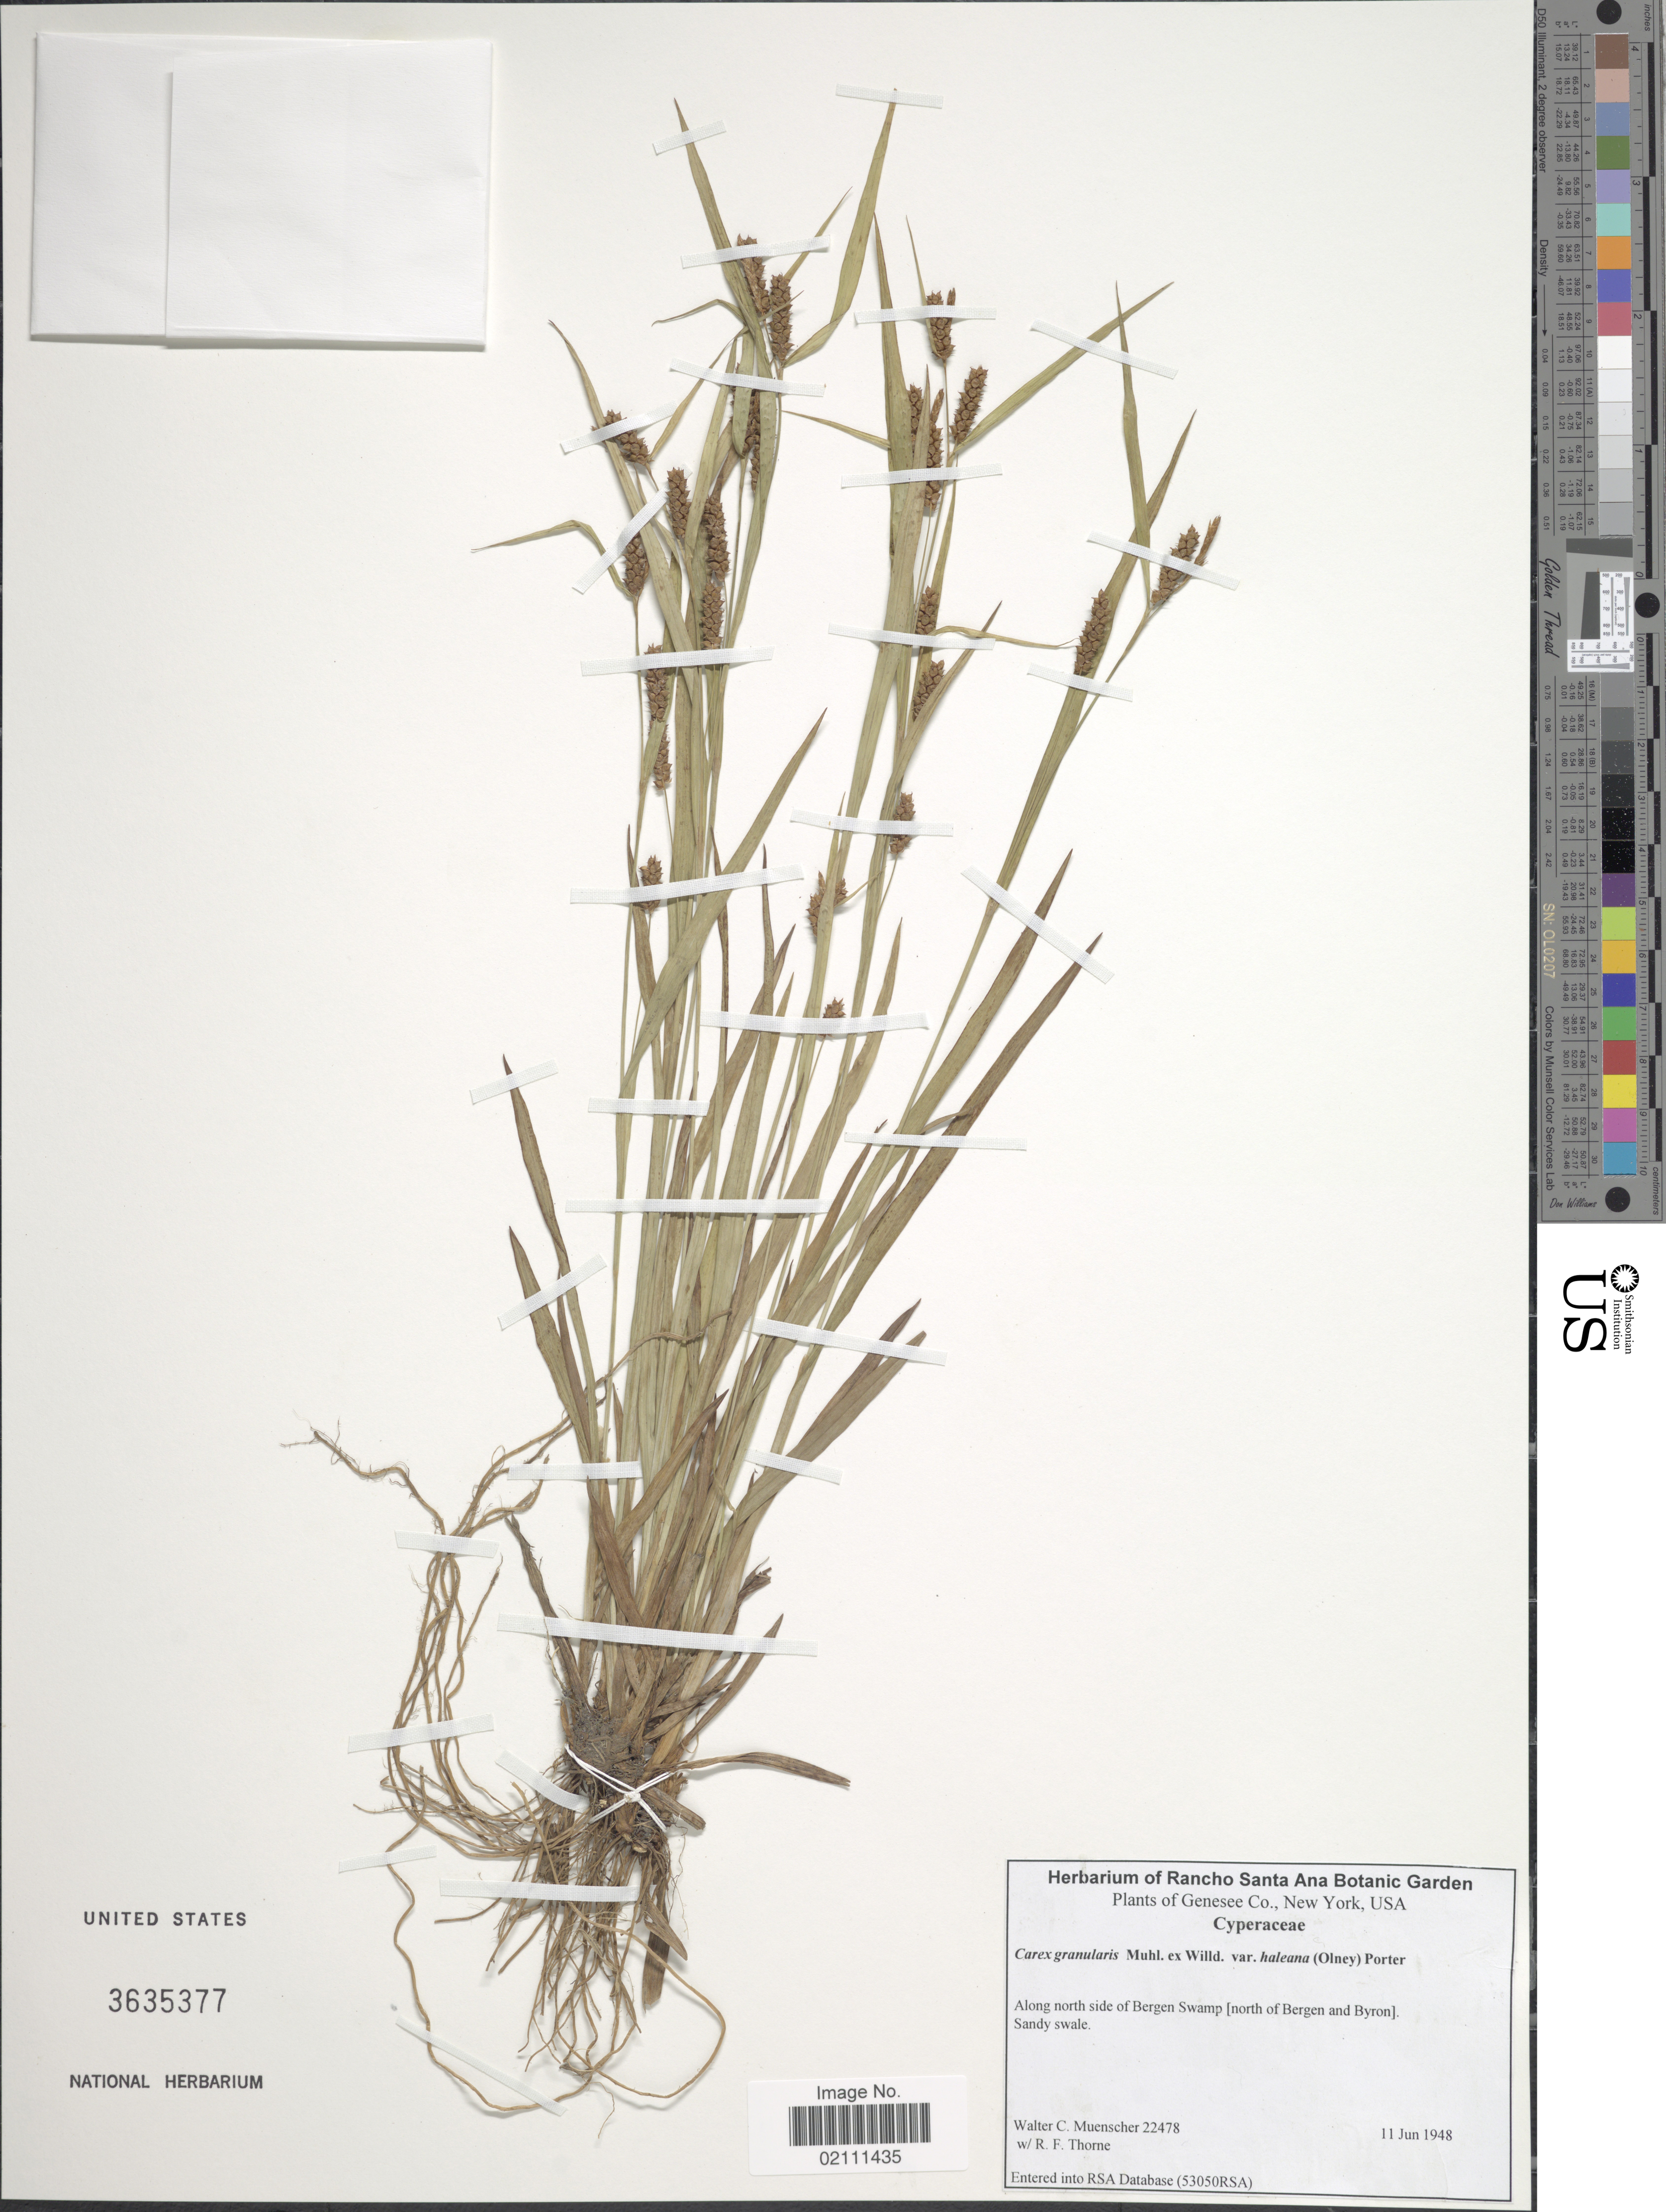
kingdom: Plantae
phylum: Tracheophyta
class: Liliopsida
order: Poales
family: Cyperaceae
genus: Carex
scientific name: Carex granularis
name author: Muhl. ex Willd.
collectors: W. Muenscher & R. F. Thorne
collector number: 22478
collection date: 1948-06-11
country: United States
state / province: New York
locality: Genesee Co., along north side of Bergen Swamp [north of Bergen and Byron], sandy swale.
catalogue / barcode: US 3635377